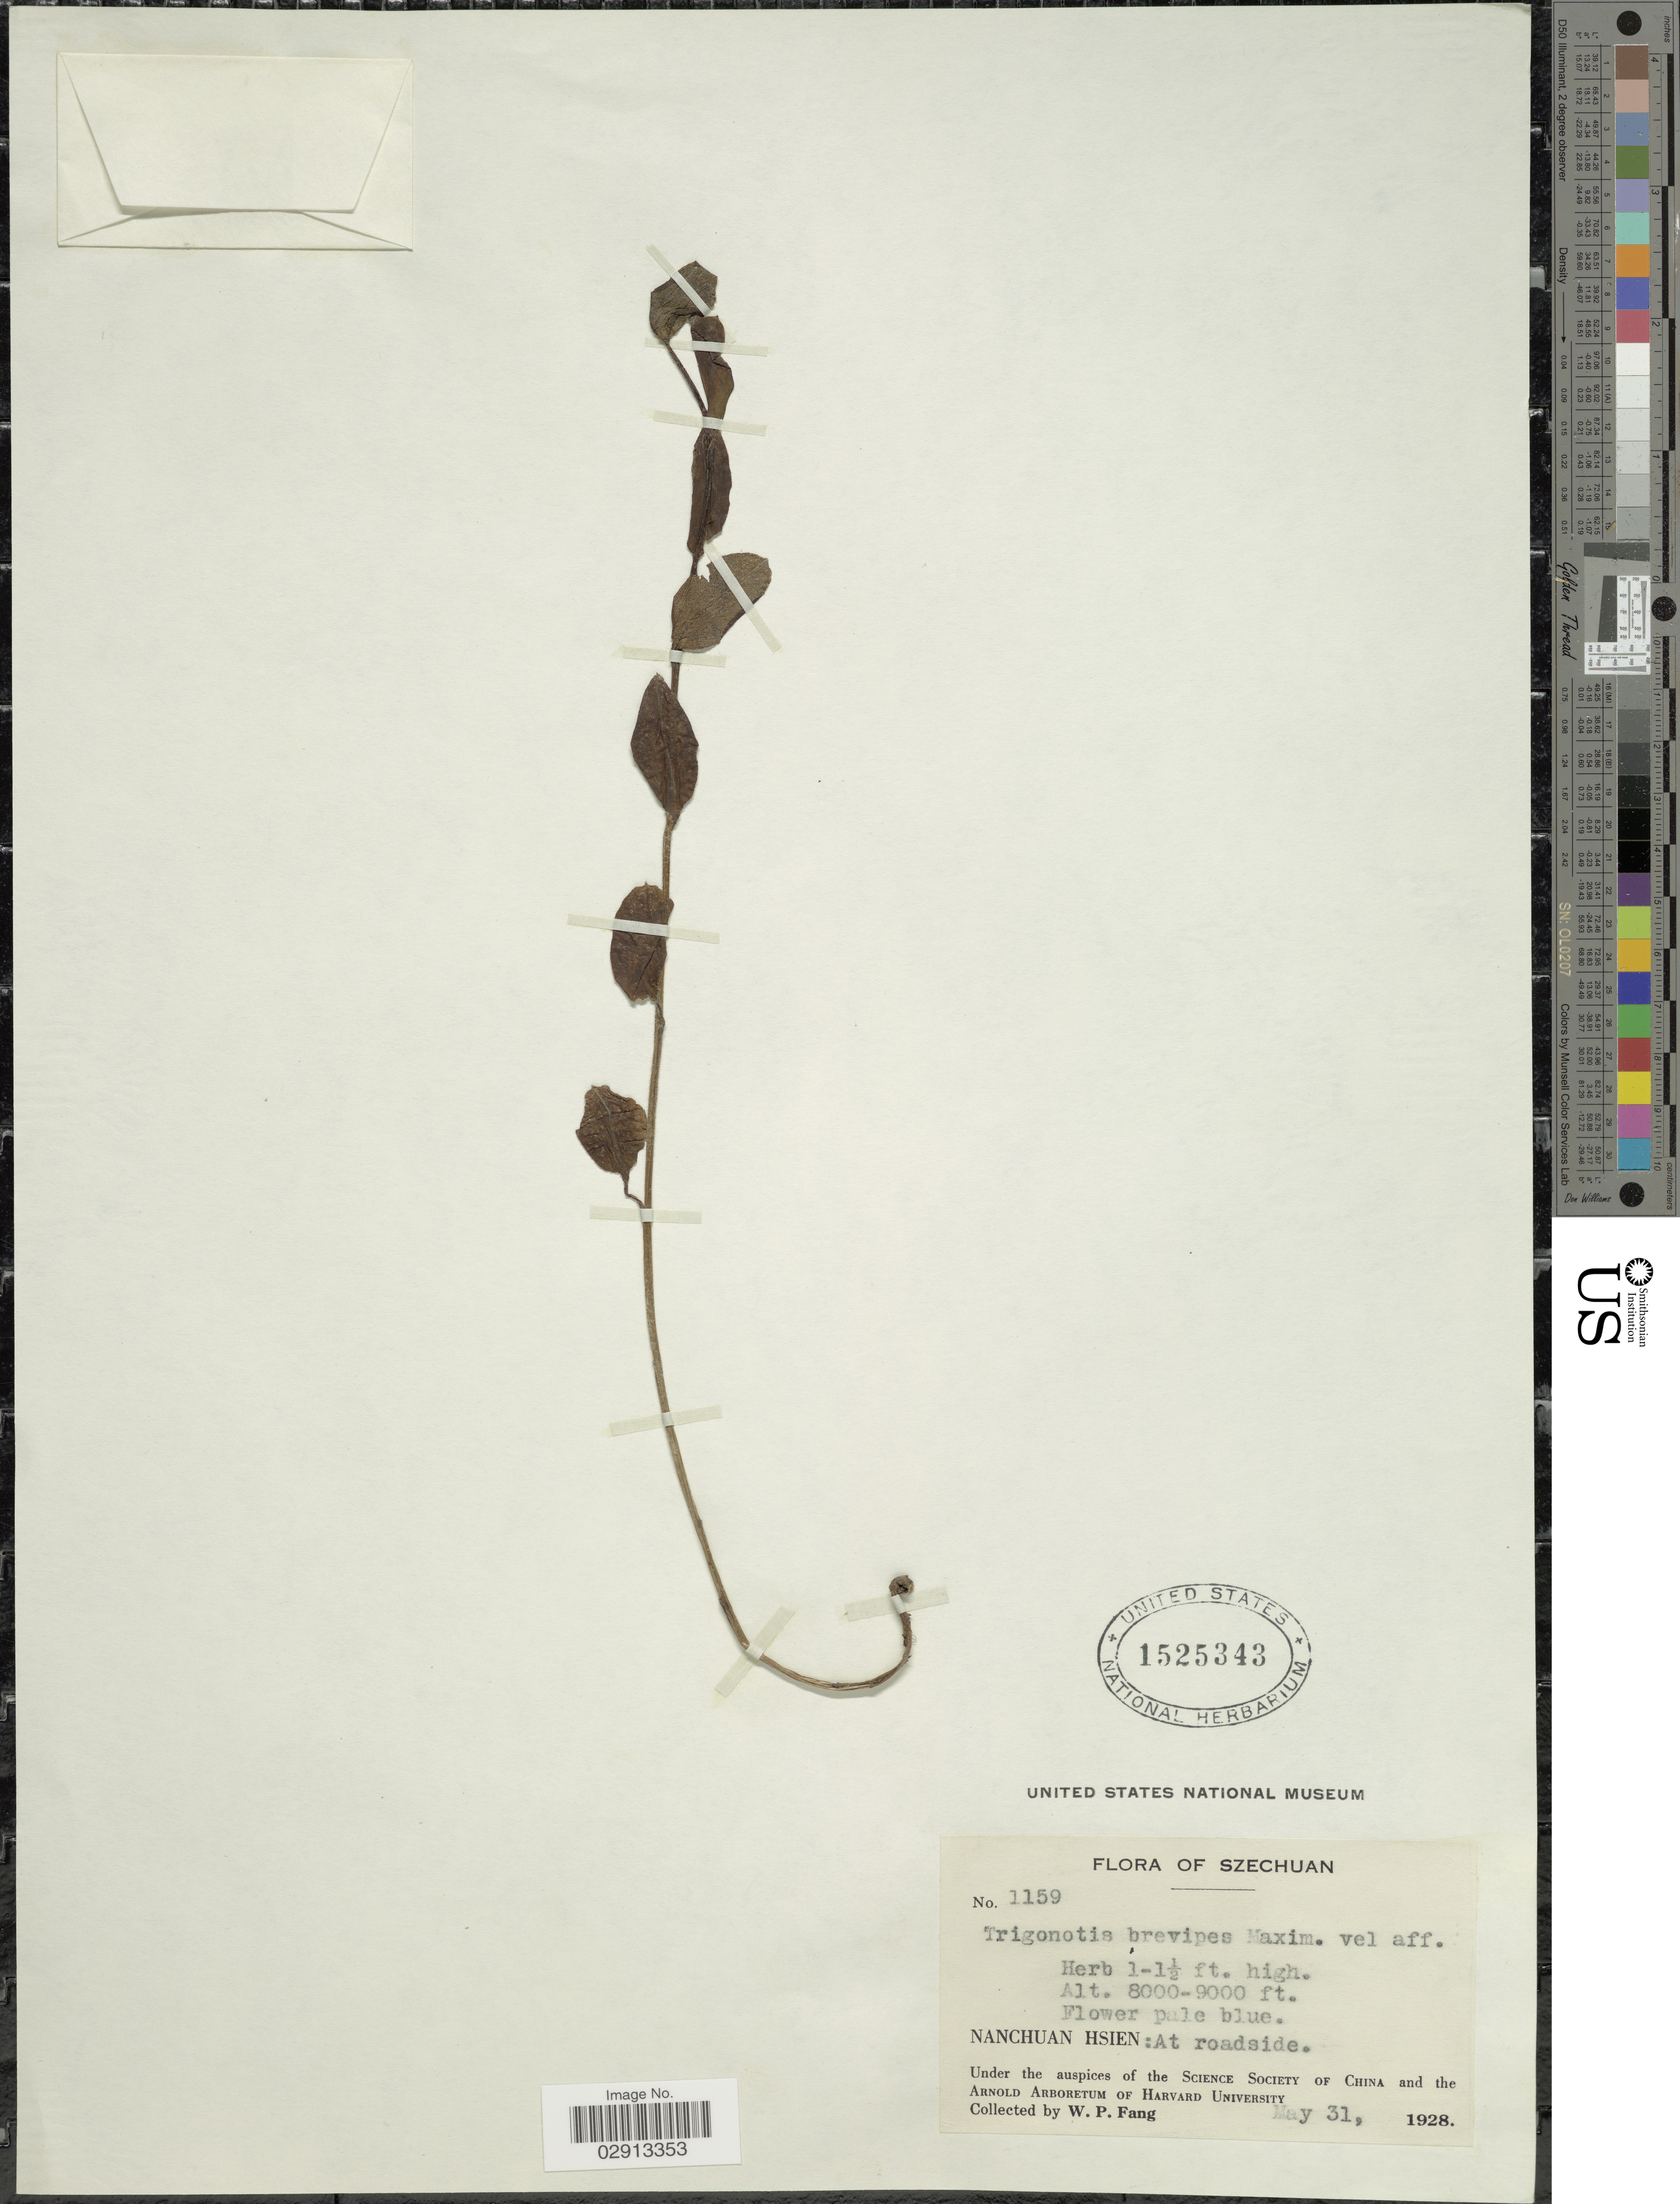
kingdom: Plantae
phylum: Tracheophyta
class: Magnoliopsida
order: Boraginales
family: Boraginaceae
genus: Trigonotis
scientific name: Trigonotis brevipes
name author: Maxim.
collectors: W. P. Fang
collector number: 1159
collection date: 1928-05-31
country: China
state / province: Sichuan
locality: Szechuan. Nanchuan Hsien: At roadside.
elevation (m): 2438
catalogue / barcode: US 1525343